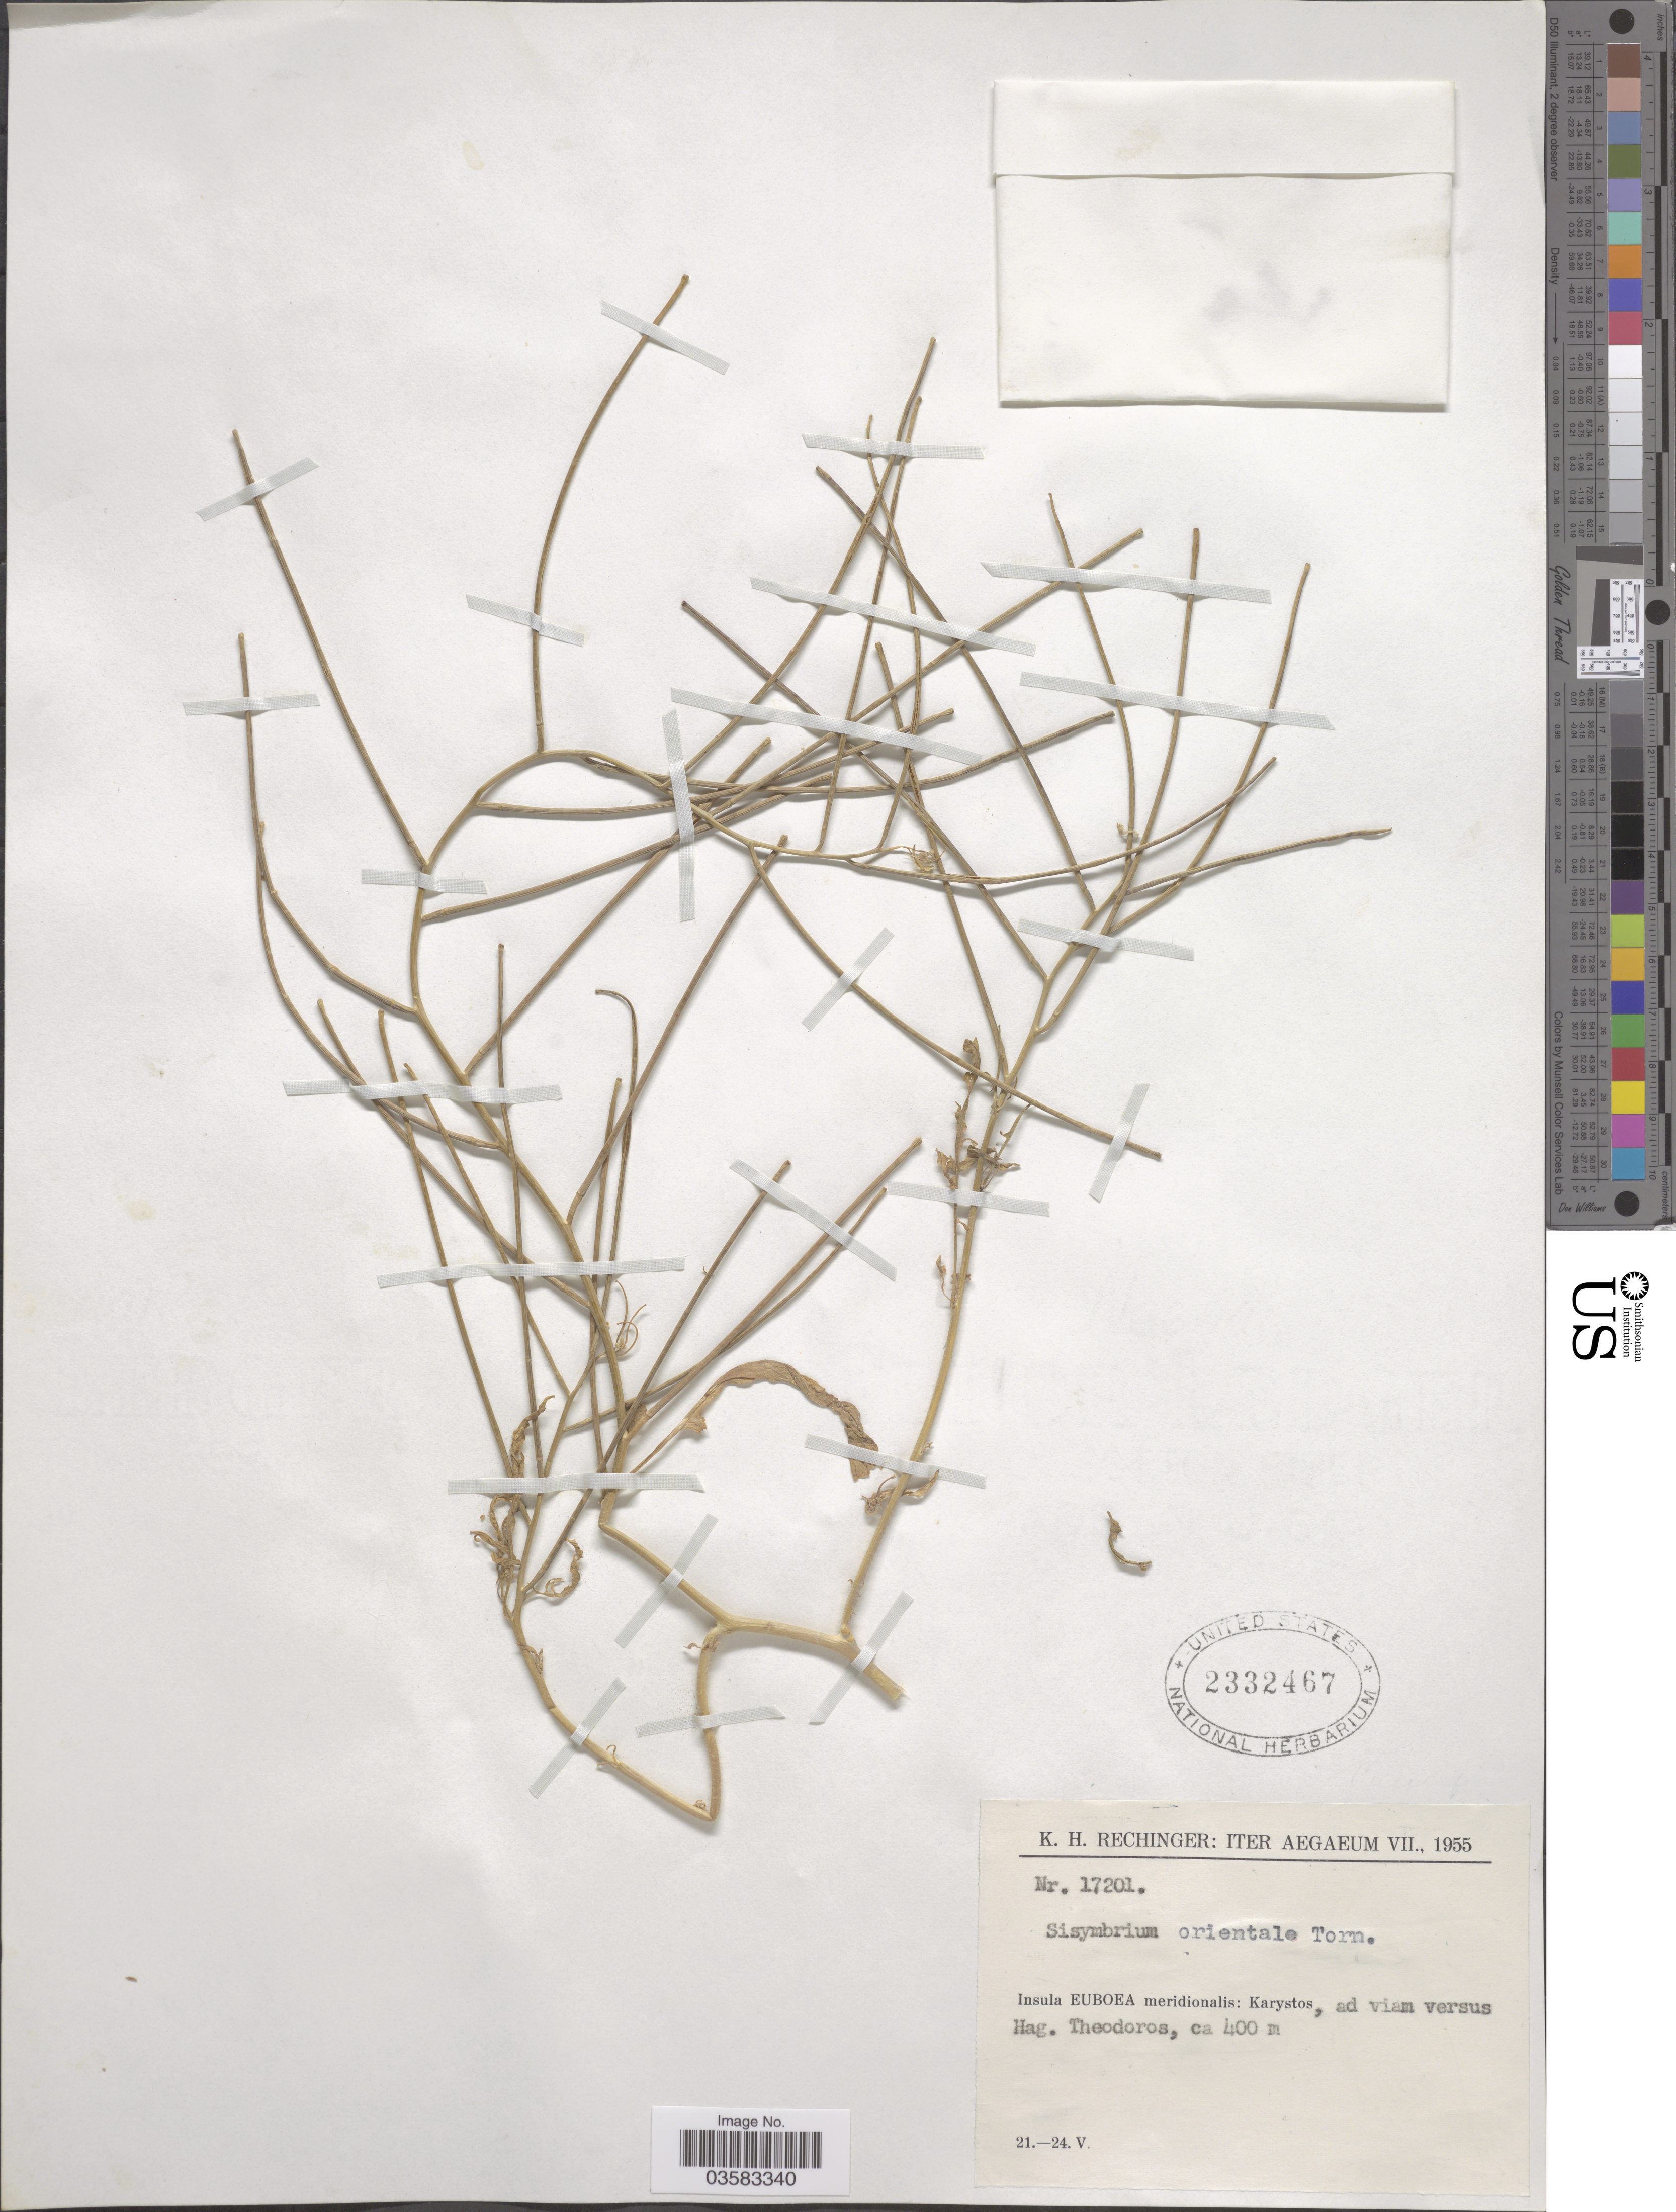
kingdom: Plantae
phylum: Tracheophyta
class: Magnoliopsida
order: Brassicales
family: Brassicaceae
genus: Sisymbrium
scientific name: Sisymbrium orientale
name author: L.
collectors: K. H. Rechinger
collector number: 17201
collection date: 1955-05-21/1955-05-24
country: Greece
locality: Insula Euboea meridionalis: Karystos, ad viam versus Hag. Theodoros.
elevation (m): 400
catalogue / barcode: US 2332467